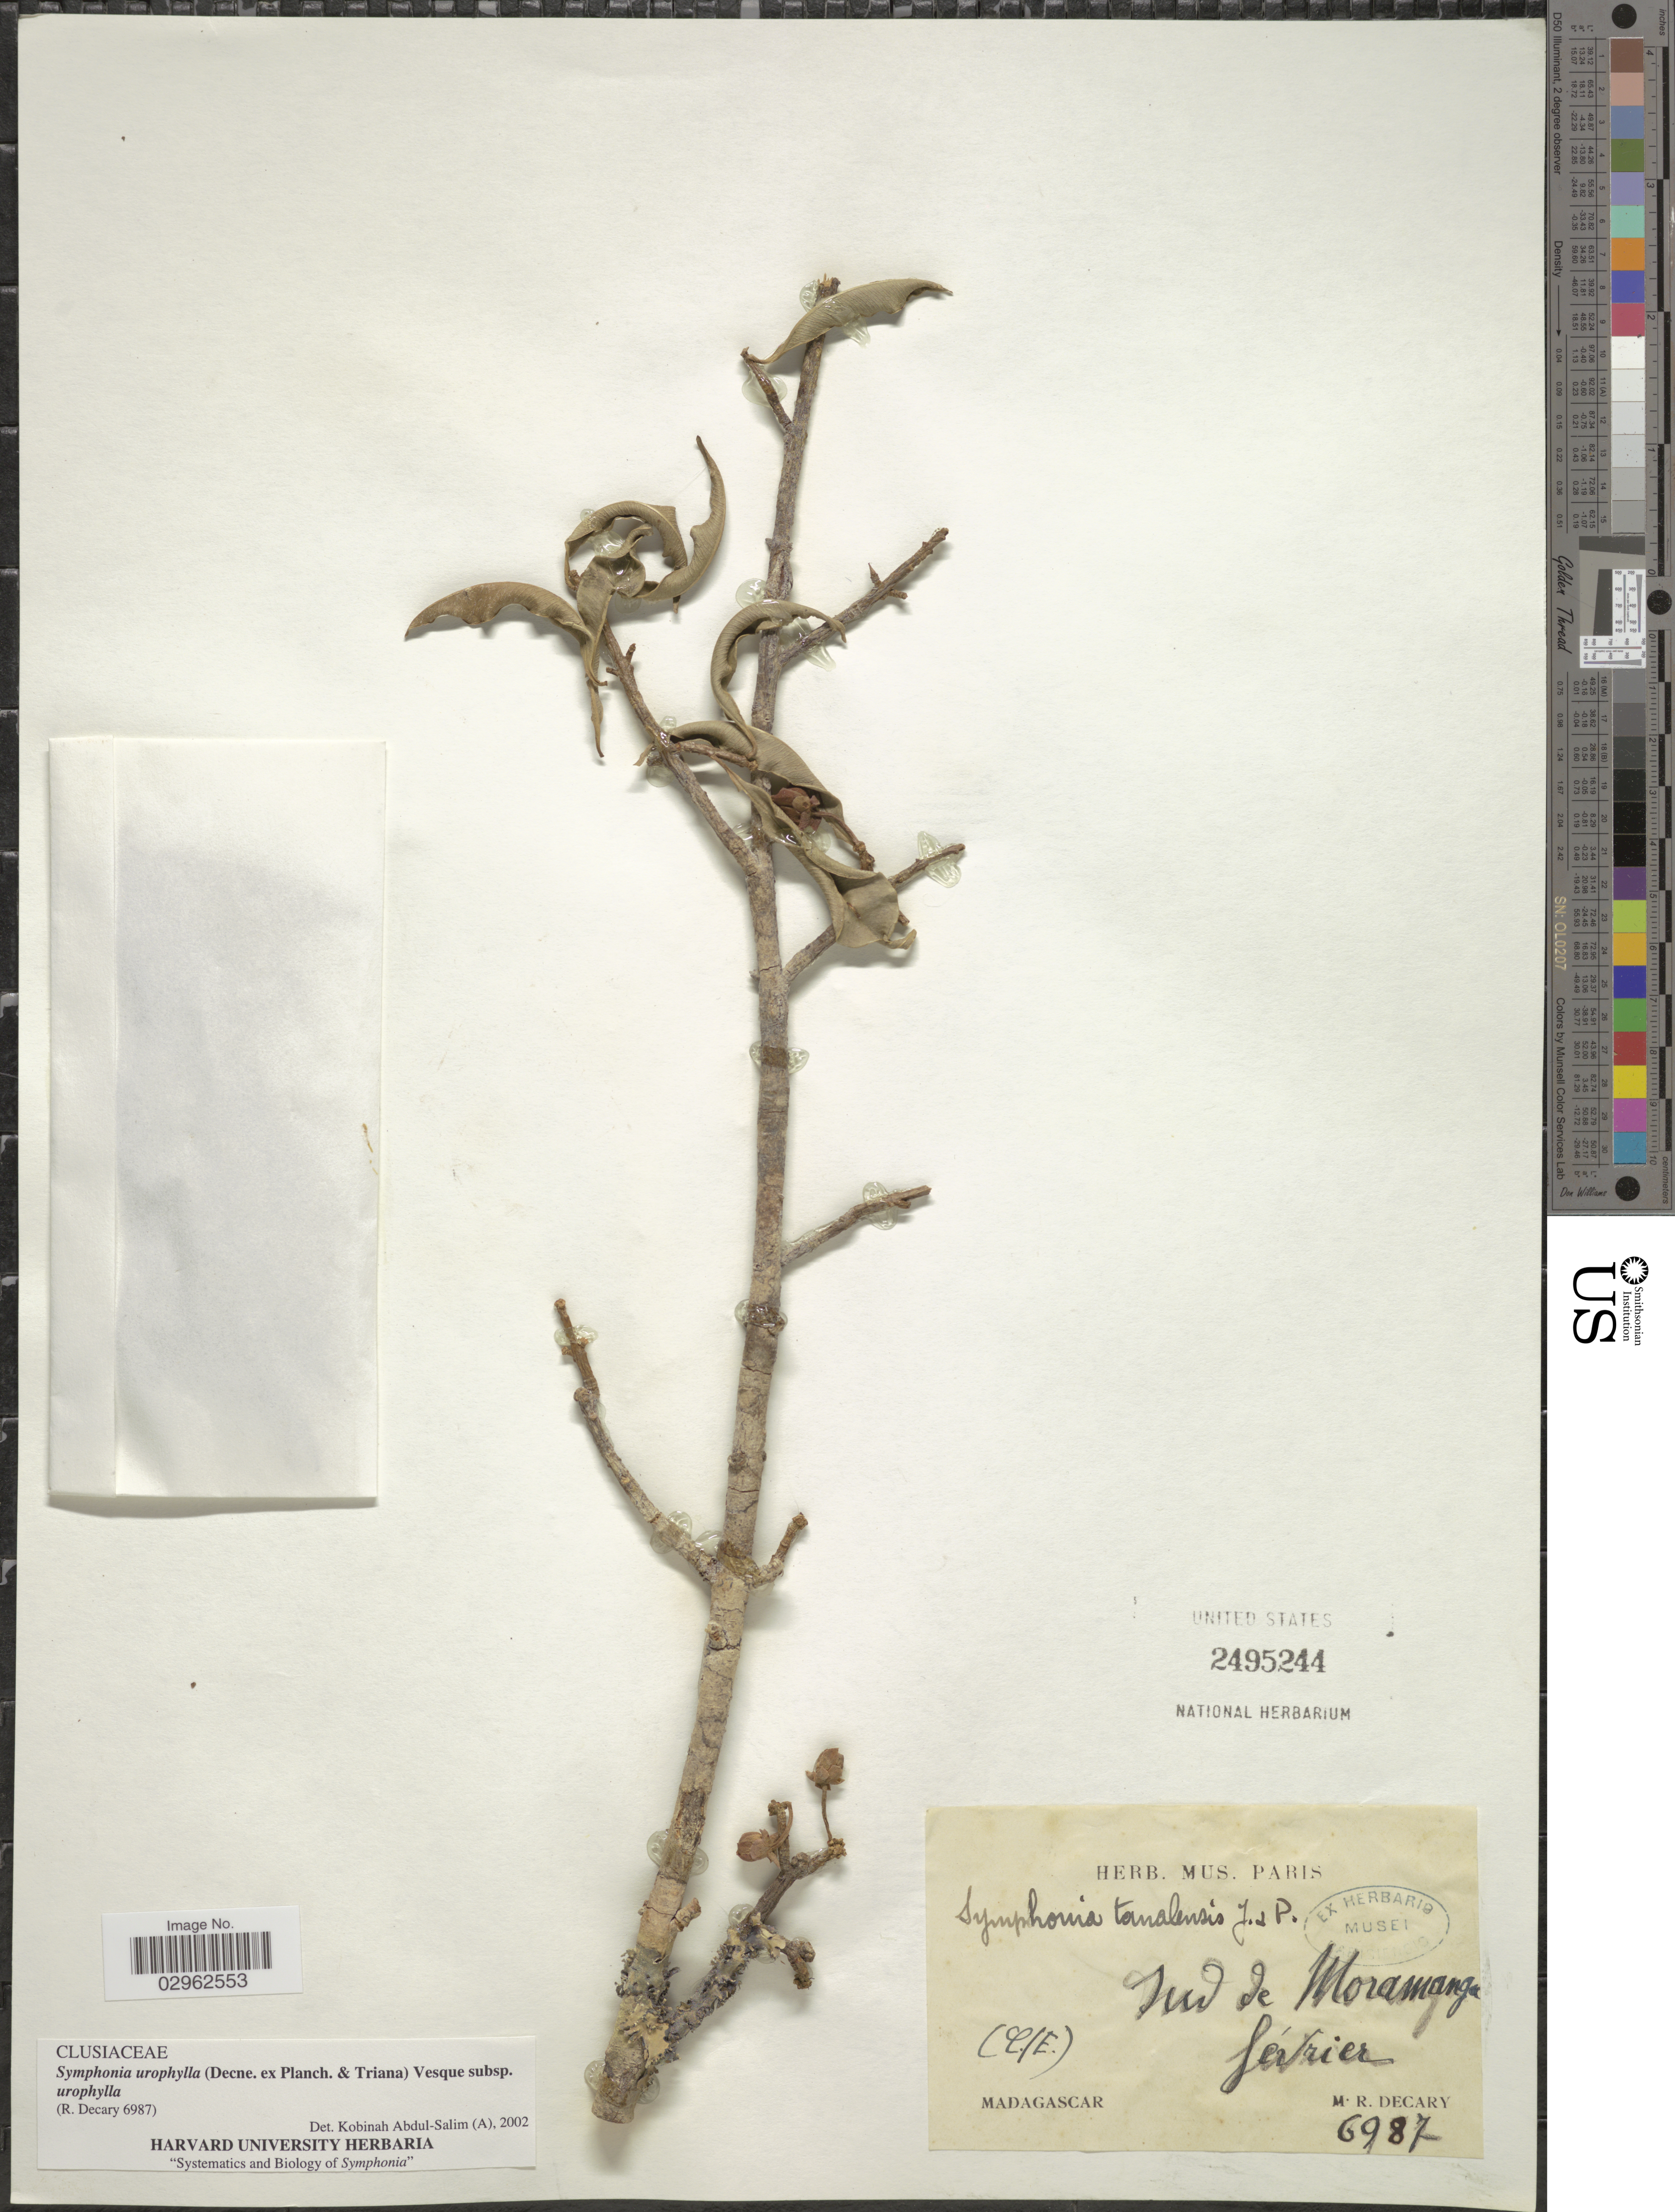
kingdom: Plantae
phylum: Tracheophyta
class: Magnoliopsida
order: Malpighiales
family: Clusiaceae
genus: Symphonia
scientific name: Symphonia urophylla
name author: (Decne. ex Planch. & Triana) Benth. & Hook. f. ex Vesque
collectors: R. Decary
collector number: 6987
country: Madagascar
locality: Sud. de Moramanga.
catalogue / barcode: US 2495244